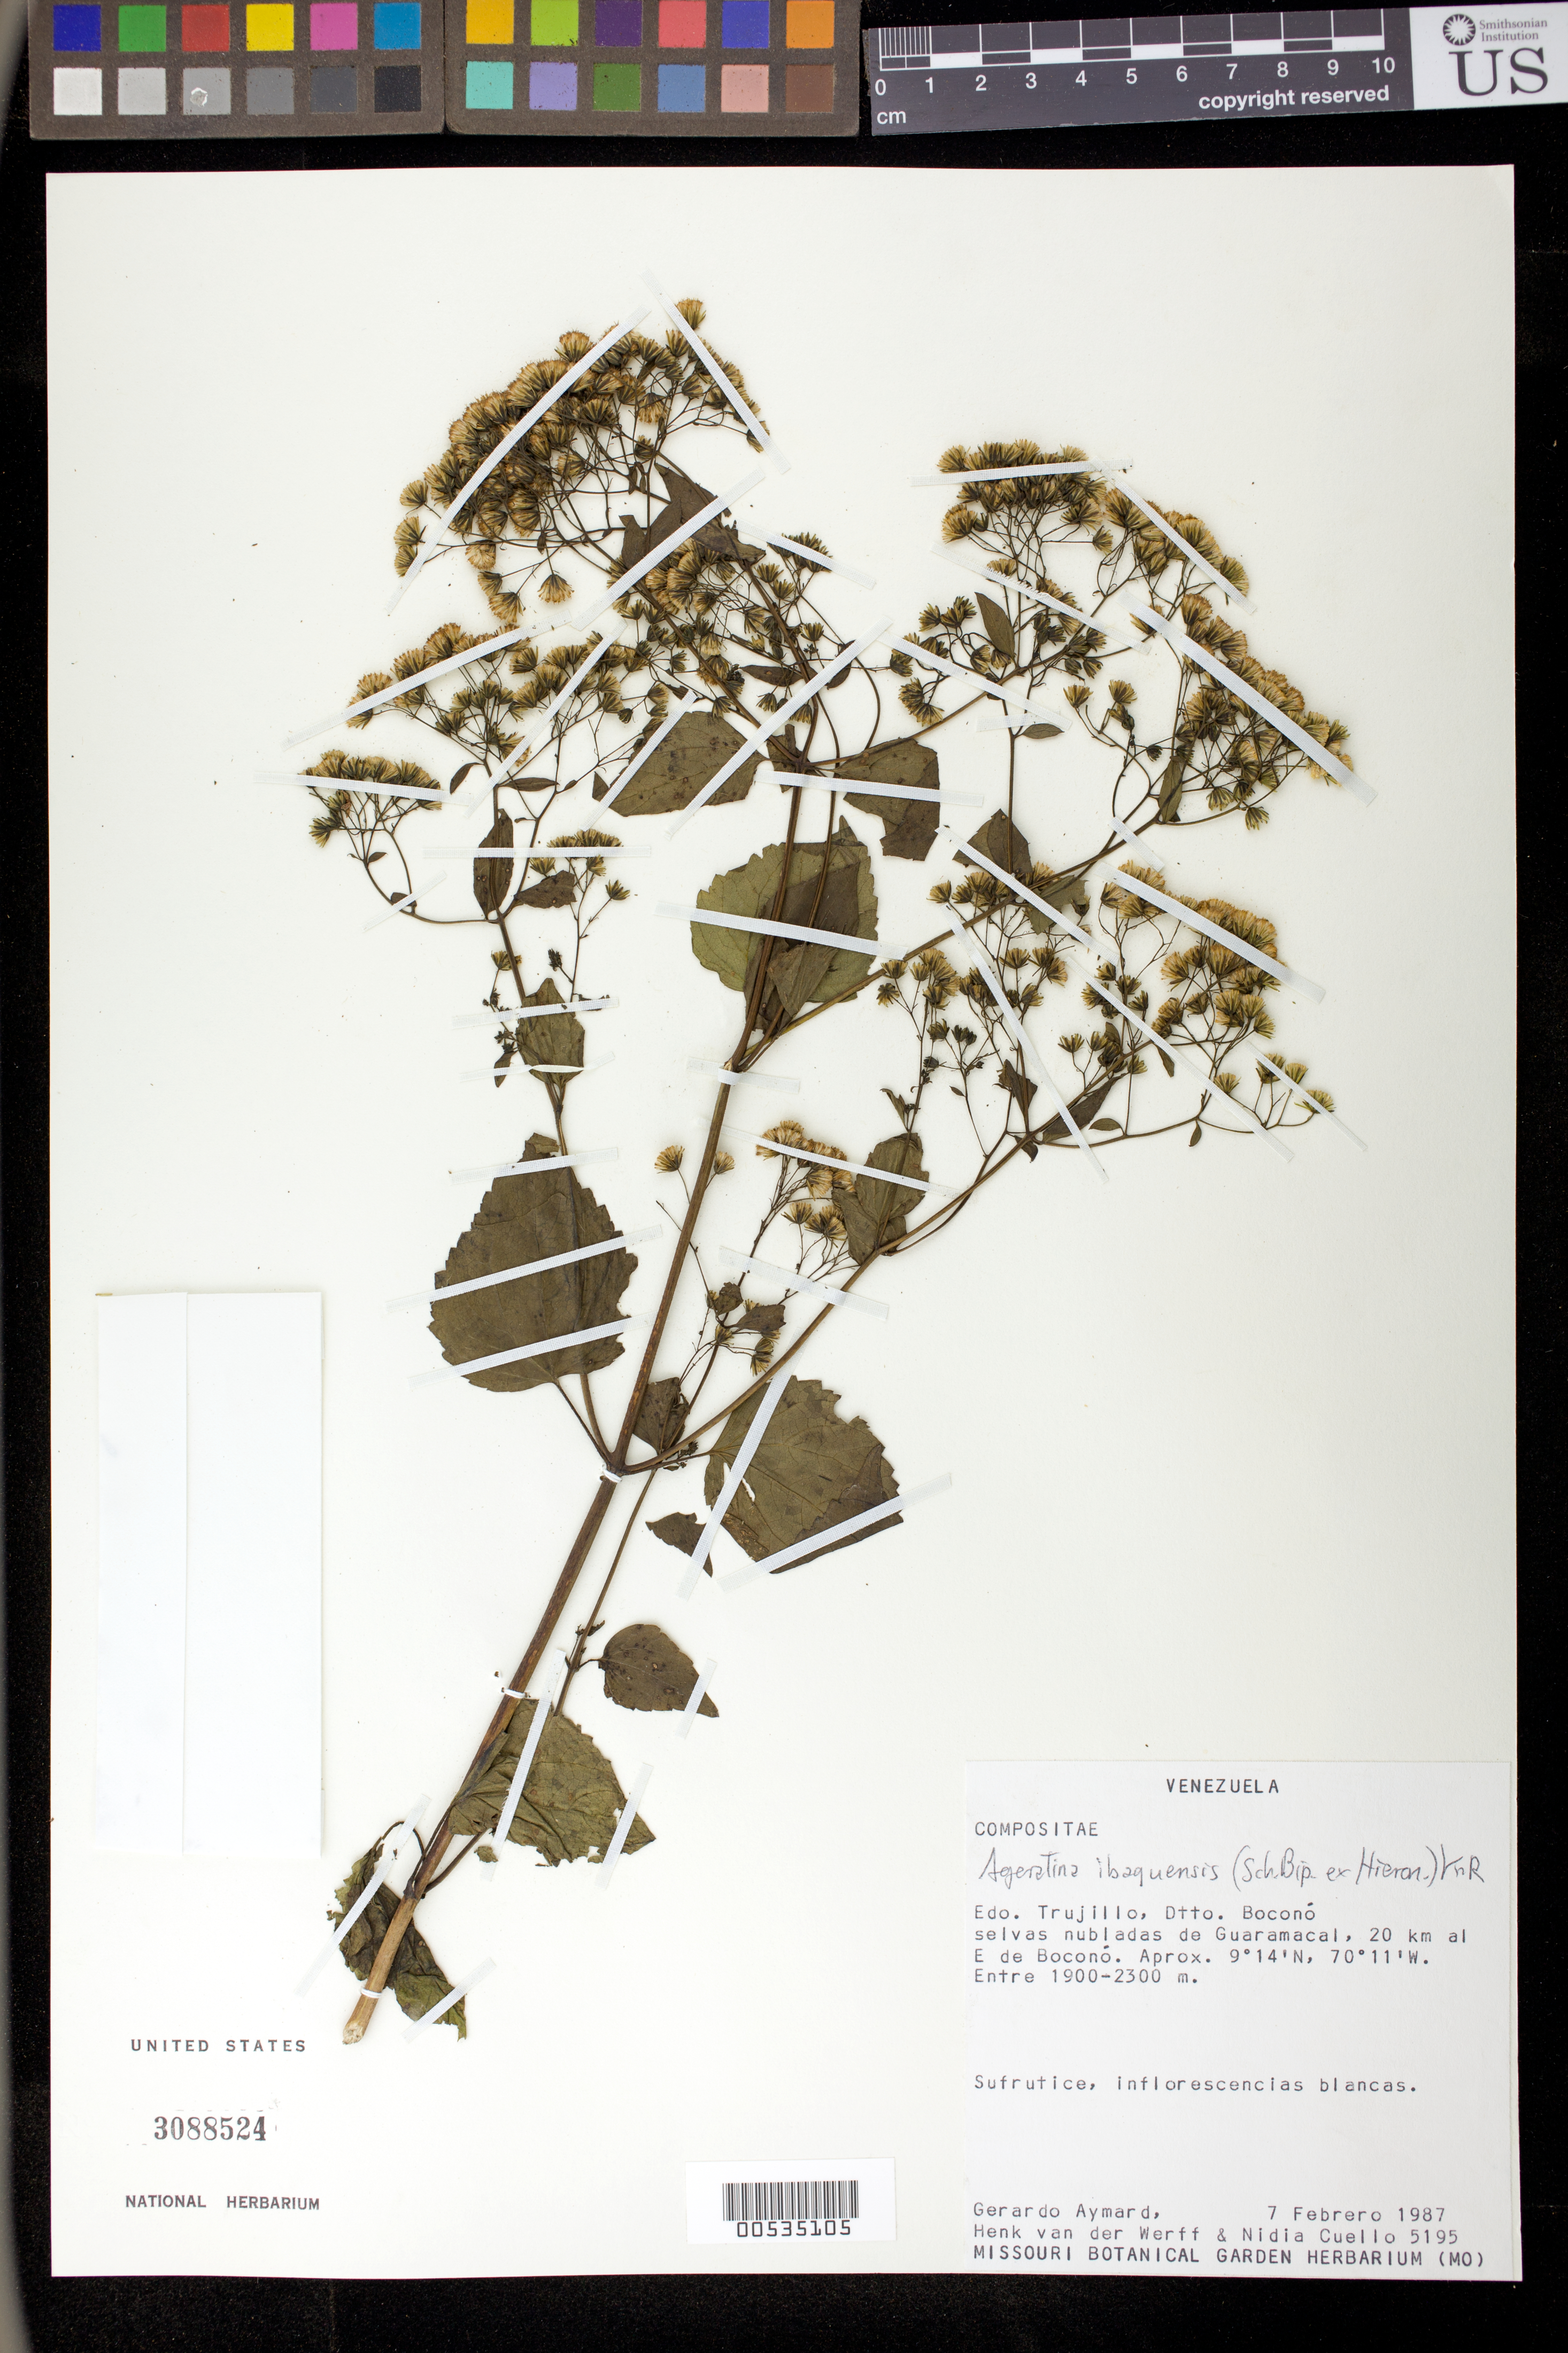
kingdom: Plantae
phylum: Tracheophyta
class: Magnoliopsida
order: Asterales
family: Asteraceae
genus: Ageratina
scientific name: Ageratina ibaguensis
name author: (Sch. Bip. ex Hieron.) R.M. King & H. Rob.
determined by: Robinson, Harold E., (US)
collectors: G. A. Aymard, H. van der Werff & N. L. Cuello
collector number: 5195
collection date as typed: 07 Feb 1987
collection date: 1987-02-07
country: Venezuela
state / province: Trujillo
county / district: Boconó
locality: Guaramacal. 20 km E Boconó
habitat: SElvas nubladas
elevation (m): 1900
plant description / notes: MO, PORT, US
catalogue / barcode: US 3088524